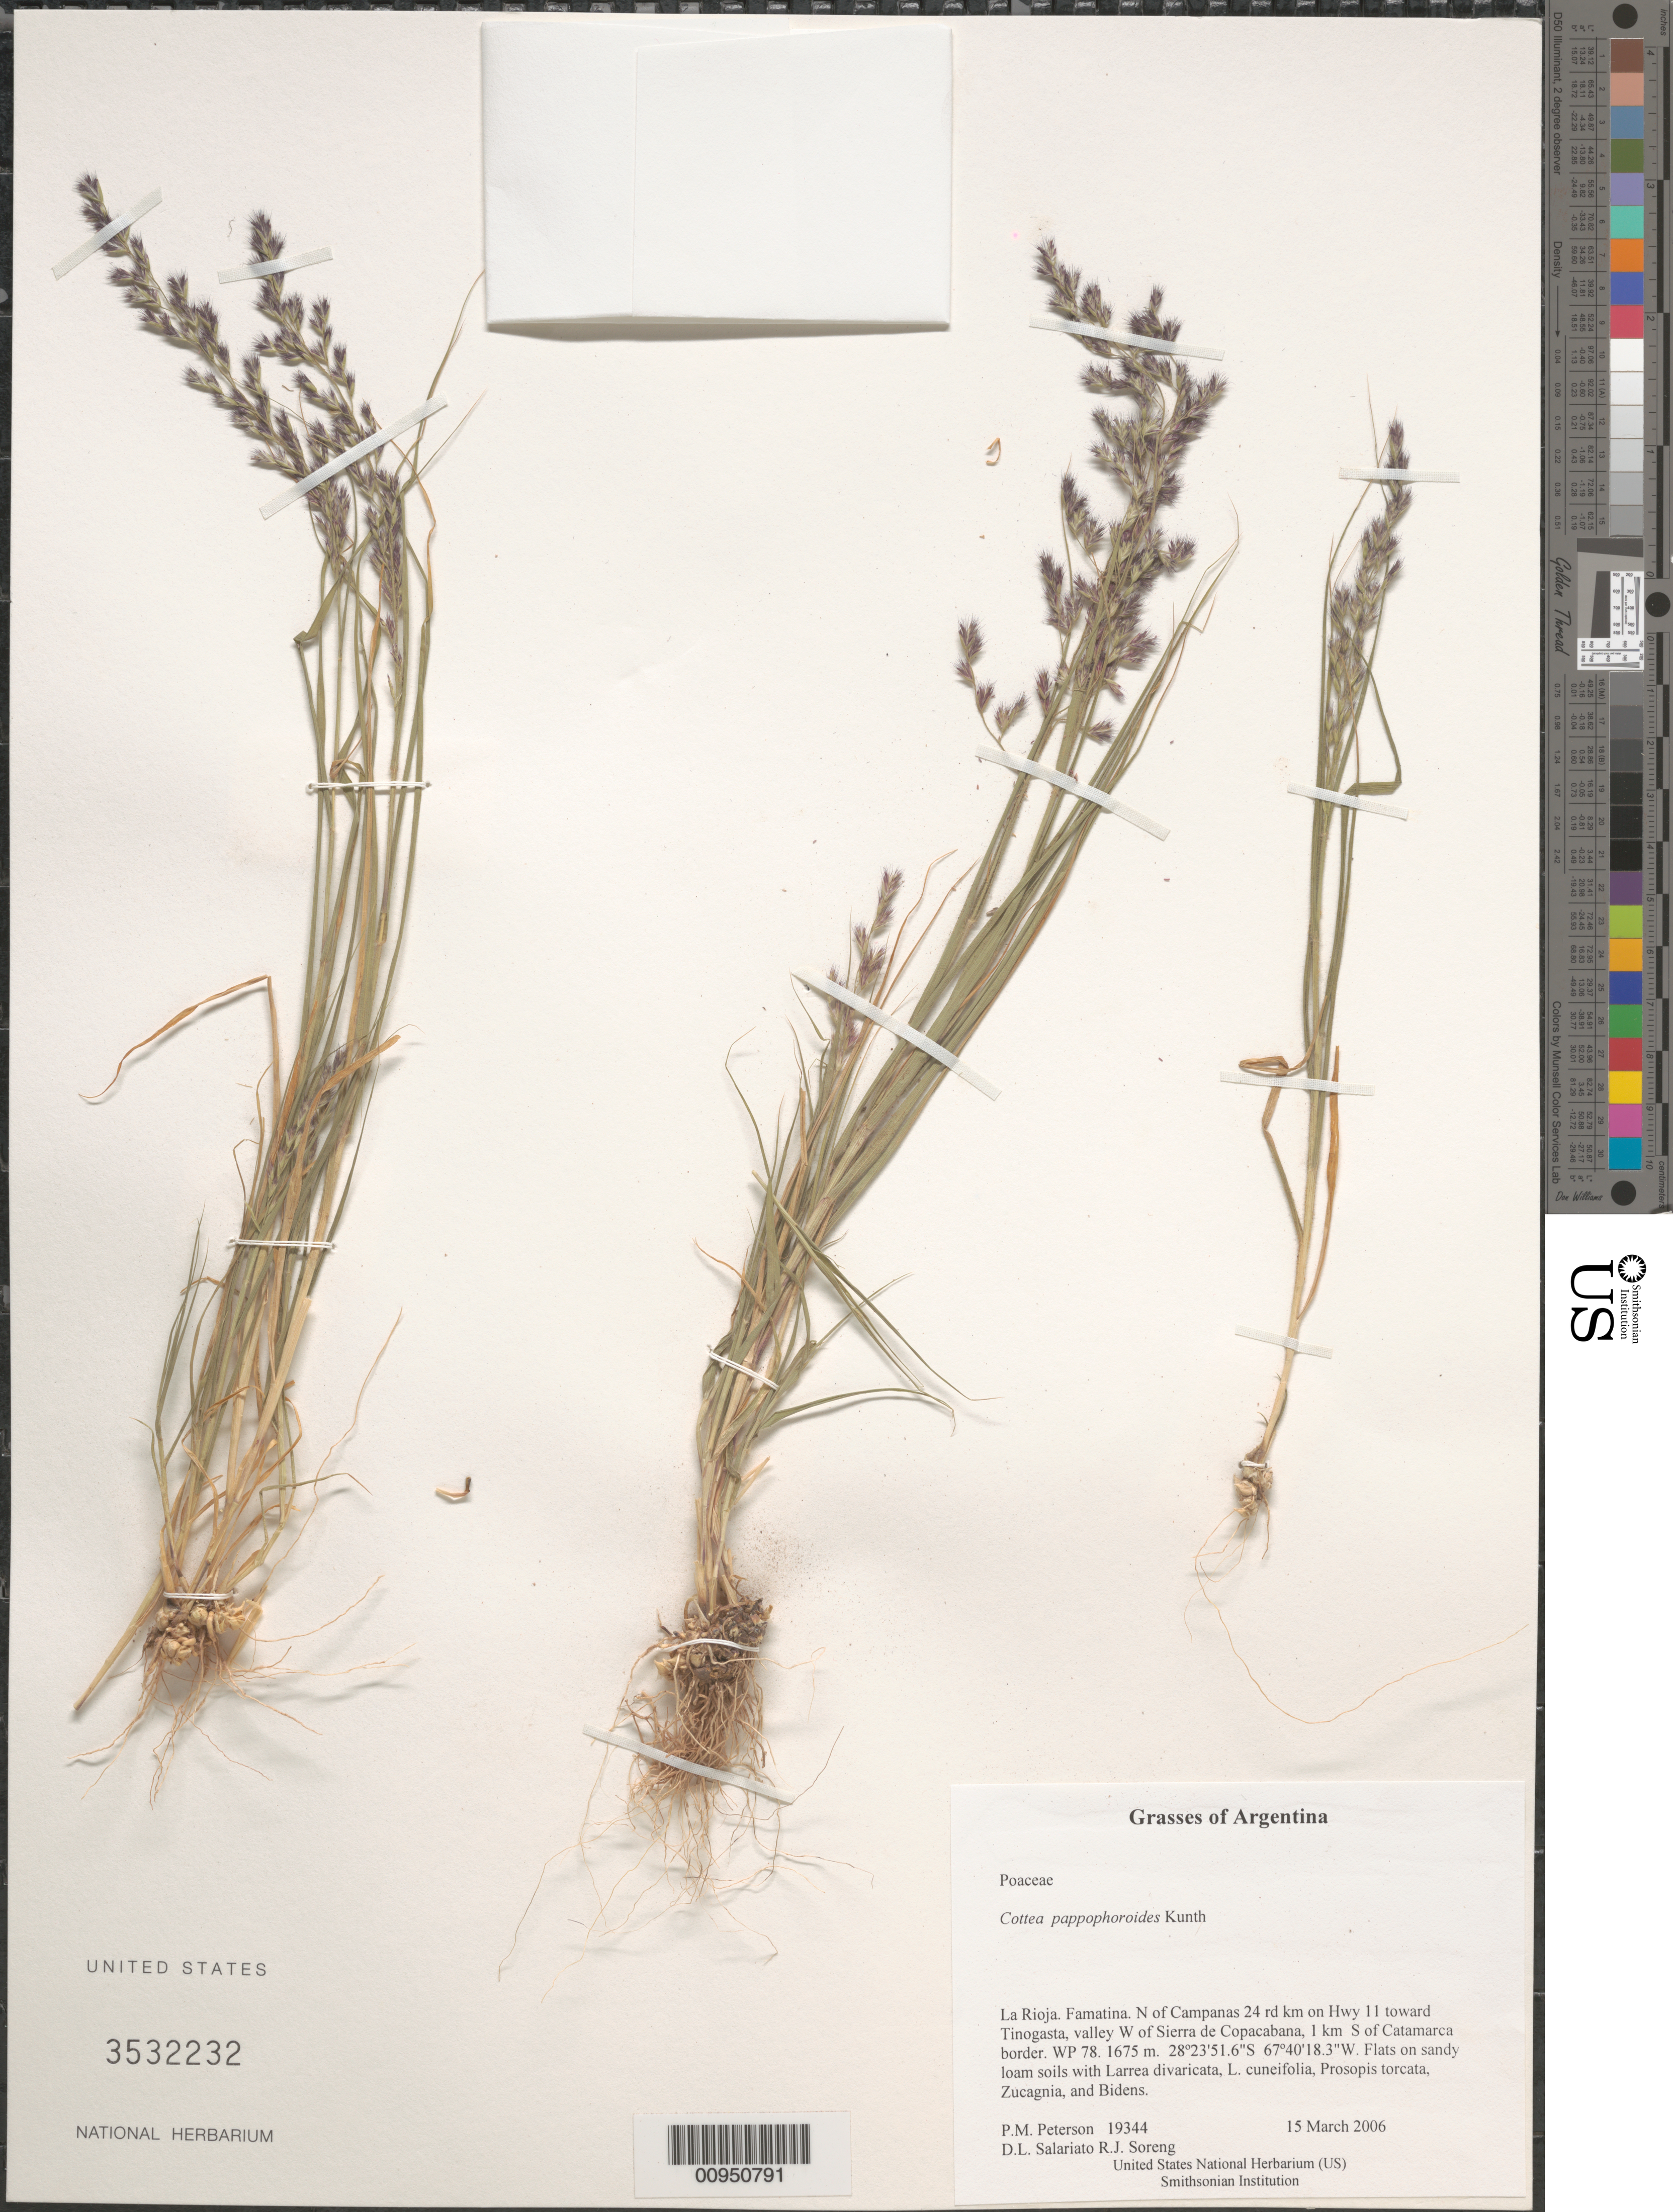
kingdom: Plantae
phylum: Tracheophyta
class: Liliopsida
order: Poales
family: Poaceae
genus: Cottea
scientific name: Cottea pappophoroides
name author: Kunth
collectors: P. M. Peterson, R. J. Soreng, D. Salariato & A. Panizza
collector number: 19344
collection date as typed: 15 Mar 2006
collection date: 2006-03-15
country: Argentina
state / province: La Rioja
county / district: Famatina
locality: N of Campanas 24 rd km on Hwy 11 toward Tinogasta, valley W of Sierra de Copacabana, 1 km S of Catamarca border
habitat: Flats on sandy loam soils with Larrea divaricata, L. cuneifolia, Prosopis torcata, Zucagnia, and Bidens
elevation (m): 1675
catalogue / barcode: US 3532232